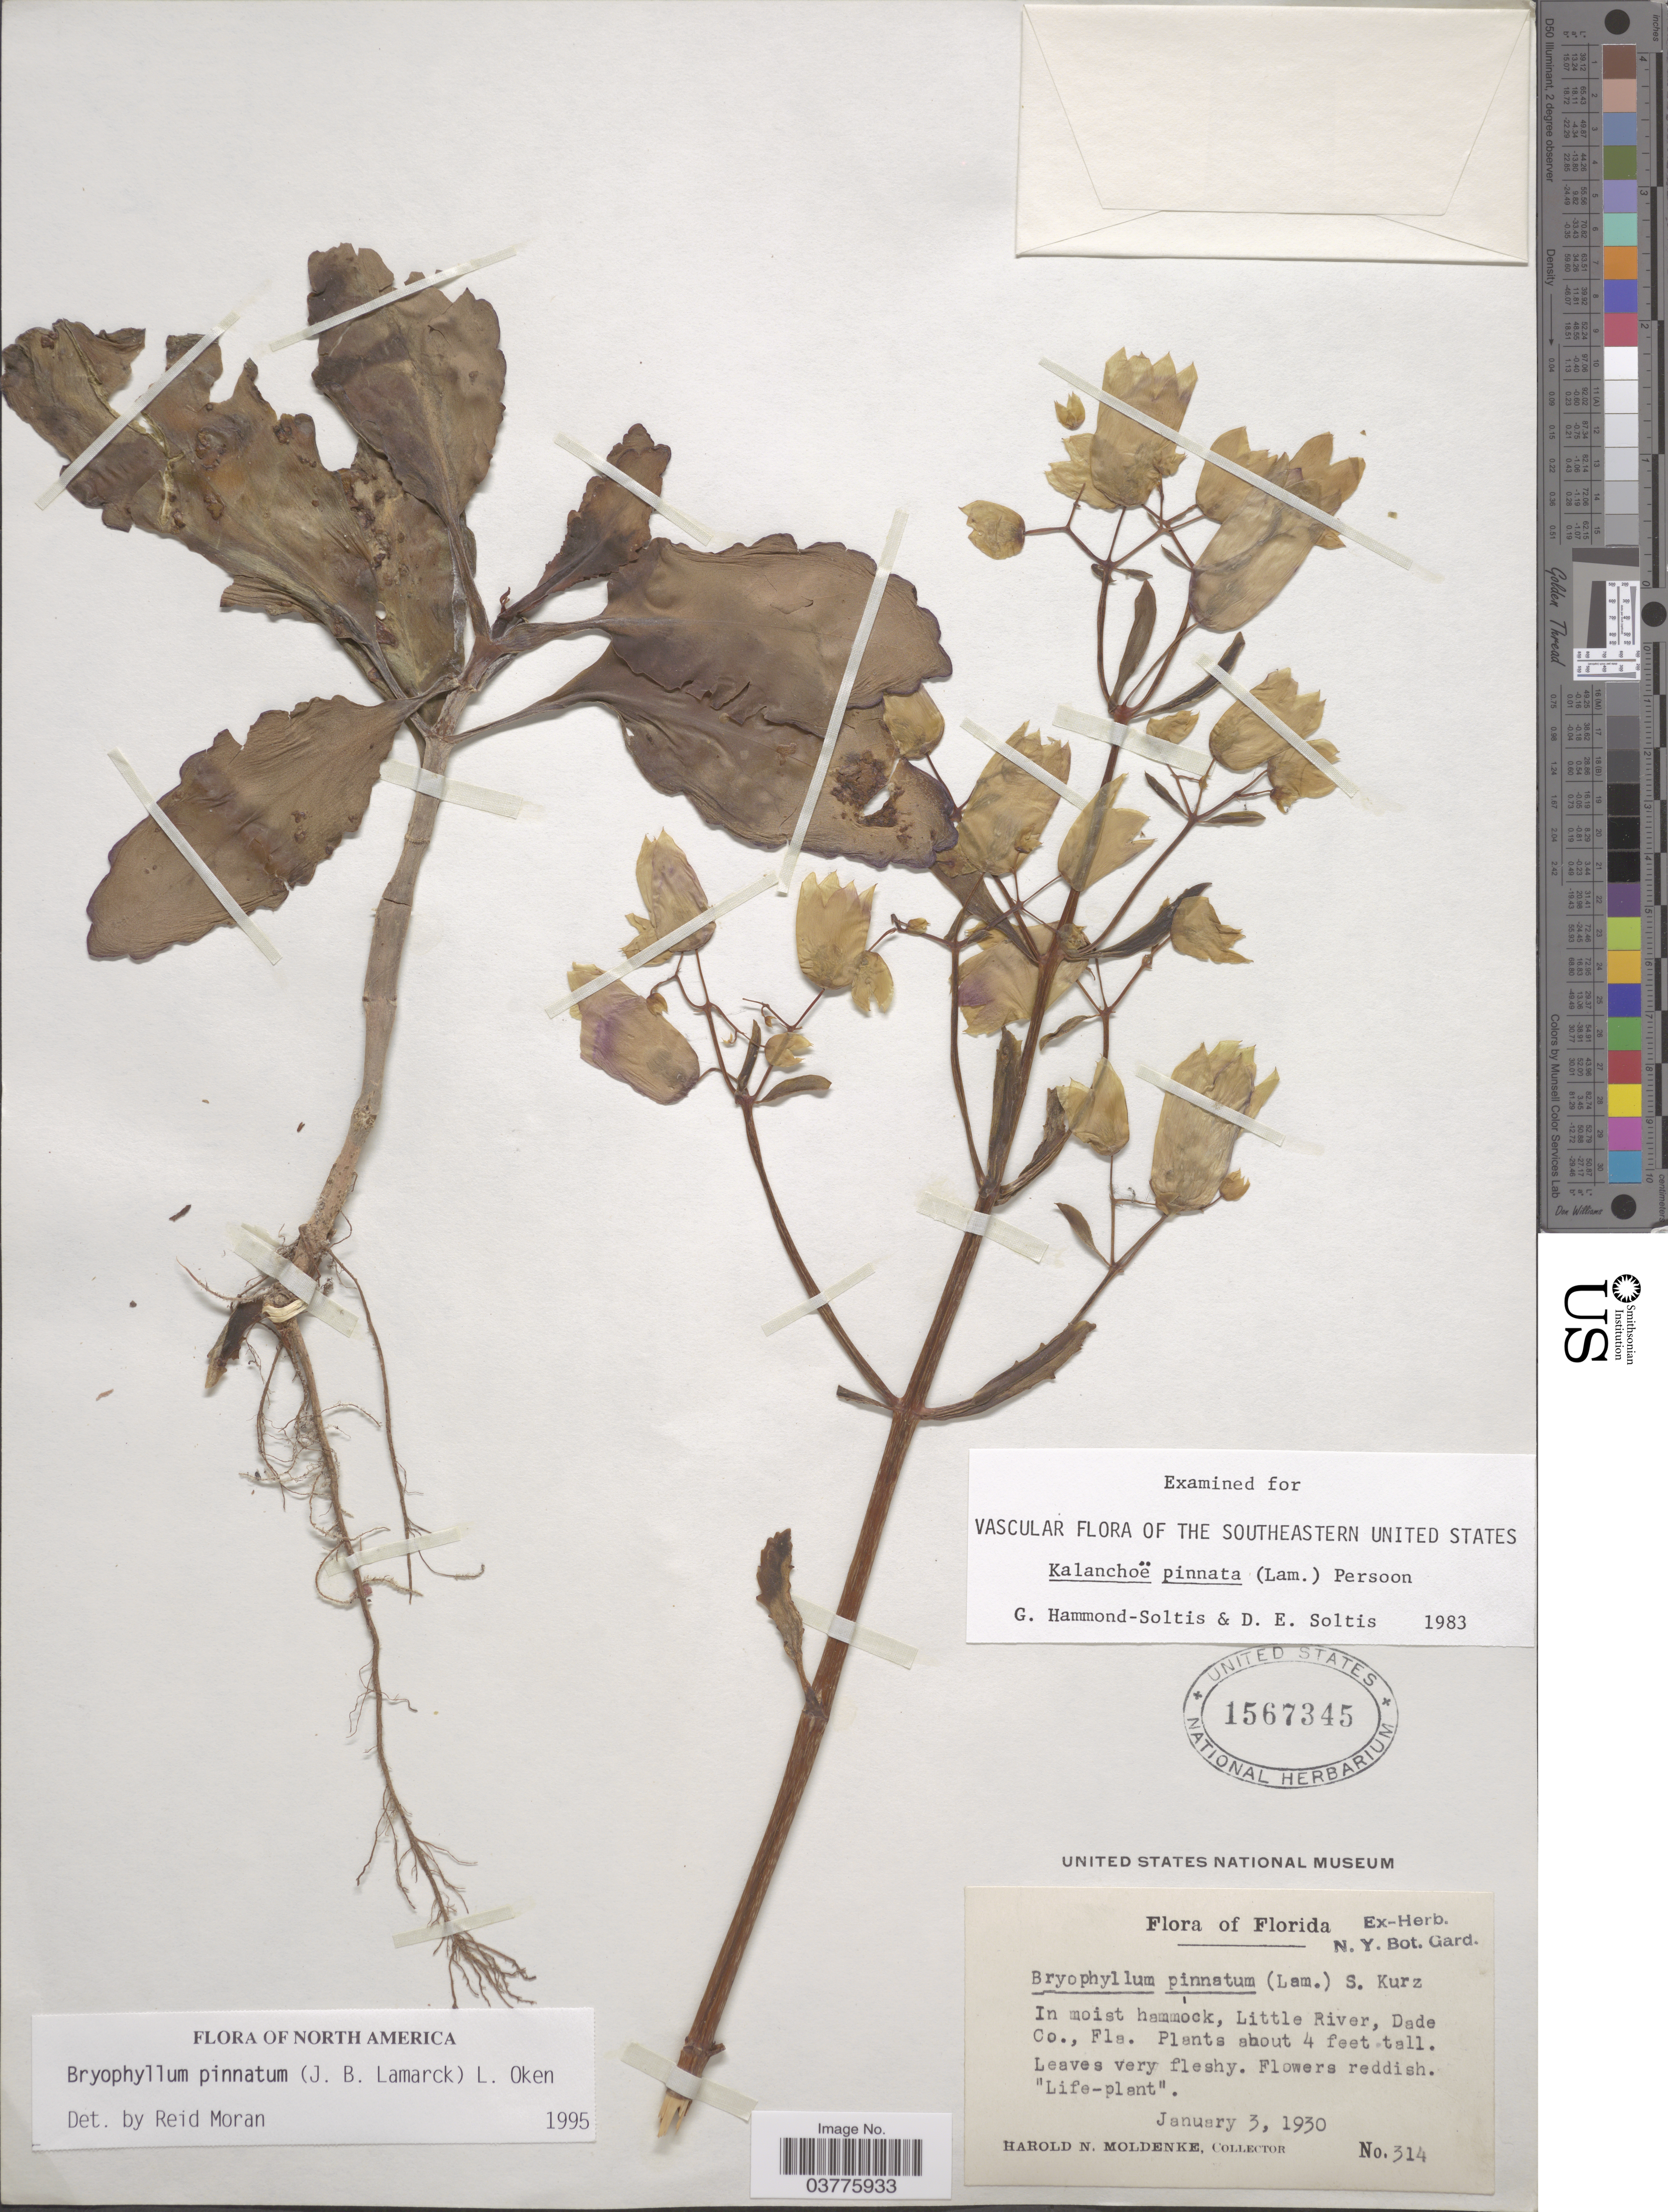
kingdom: Plantae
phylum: Tracheophyta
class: Magnoliopsida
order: Saxifragales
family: Crassulaceae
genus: Kalanchoe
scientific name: Kalanchoe pinnata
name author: (Lam.) Pers.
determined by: Strong, Mark T., (BOT), Smithsonian Institution - National Museum of Natural History (UNITED STATES)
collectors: H. N. Moldenke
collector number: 314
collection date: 1930-01-03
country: United States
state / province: Florida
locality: Little River, Dade Co.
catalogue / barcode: US 1567345